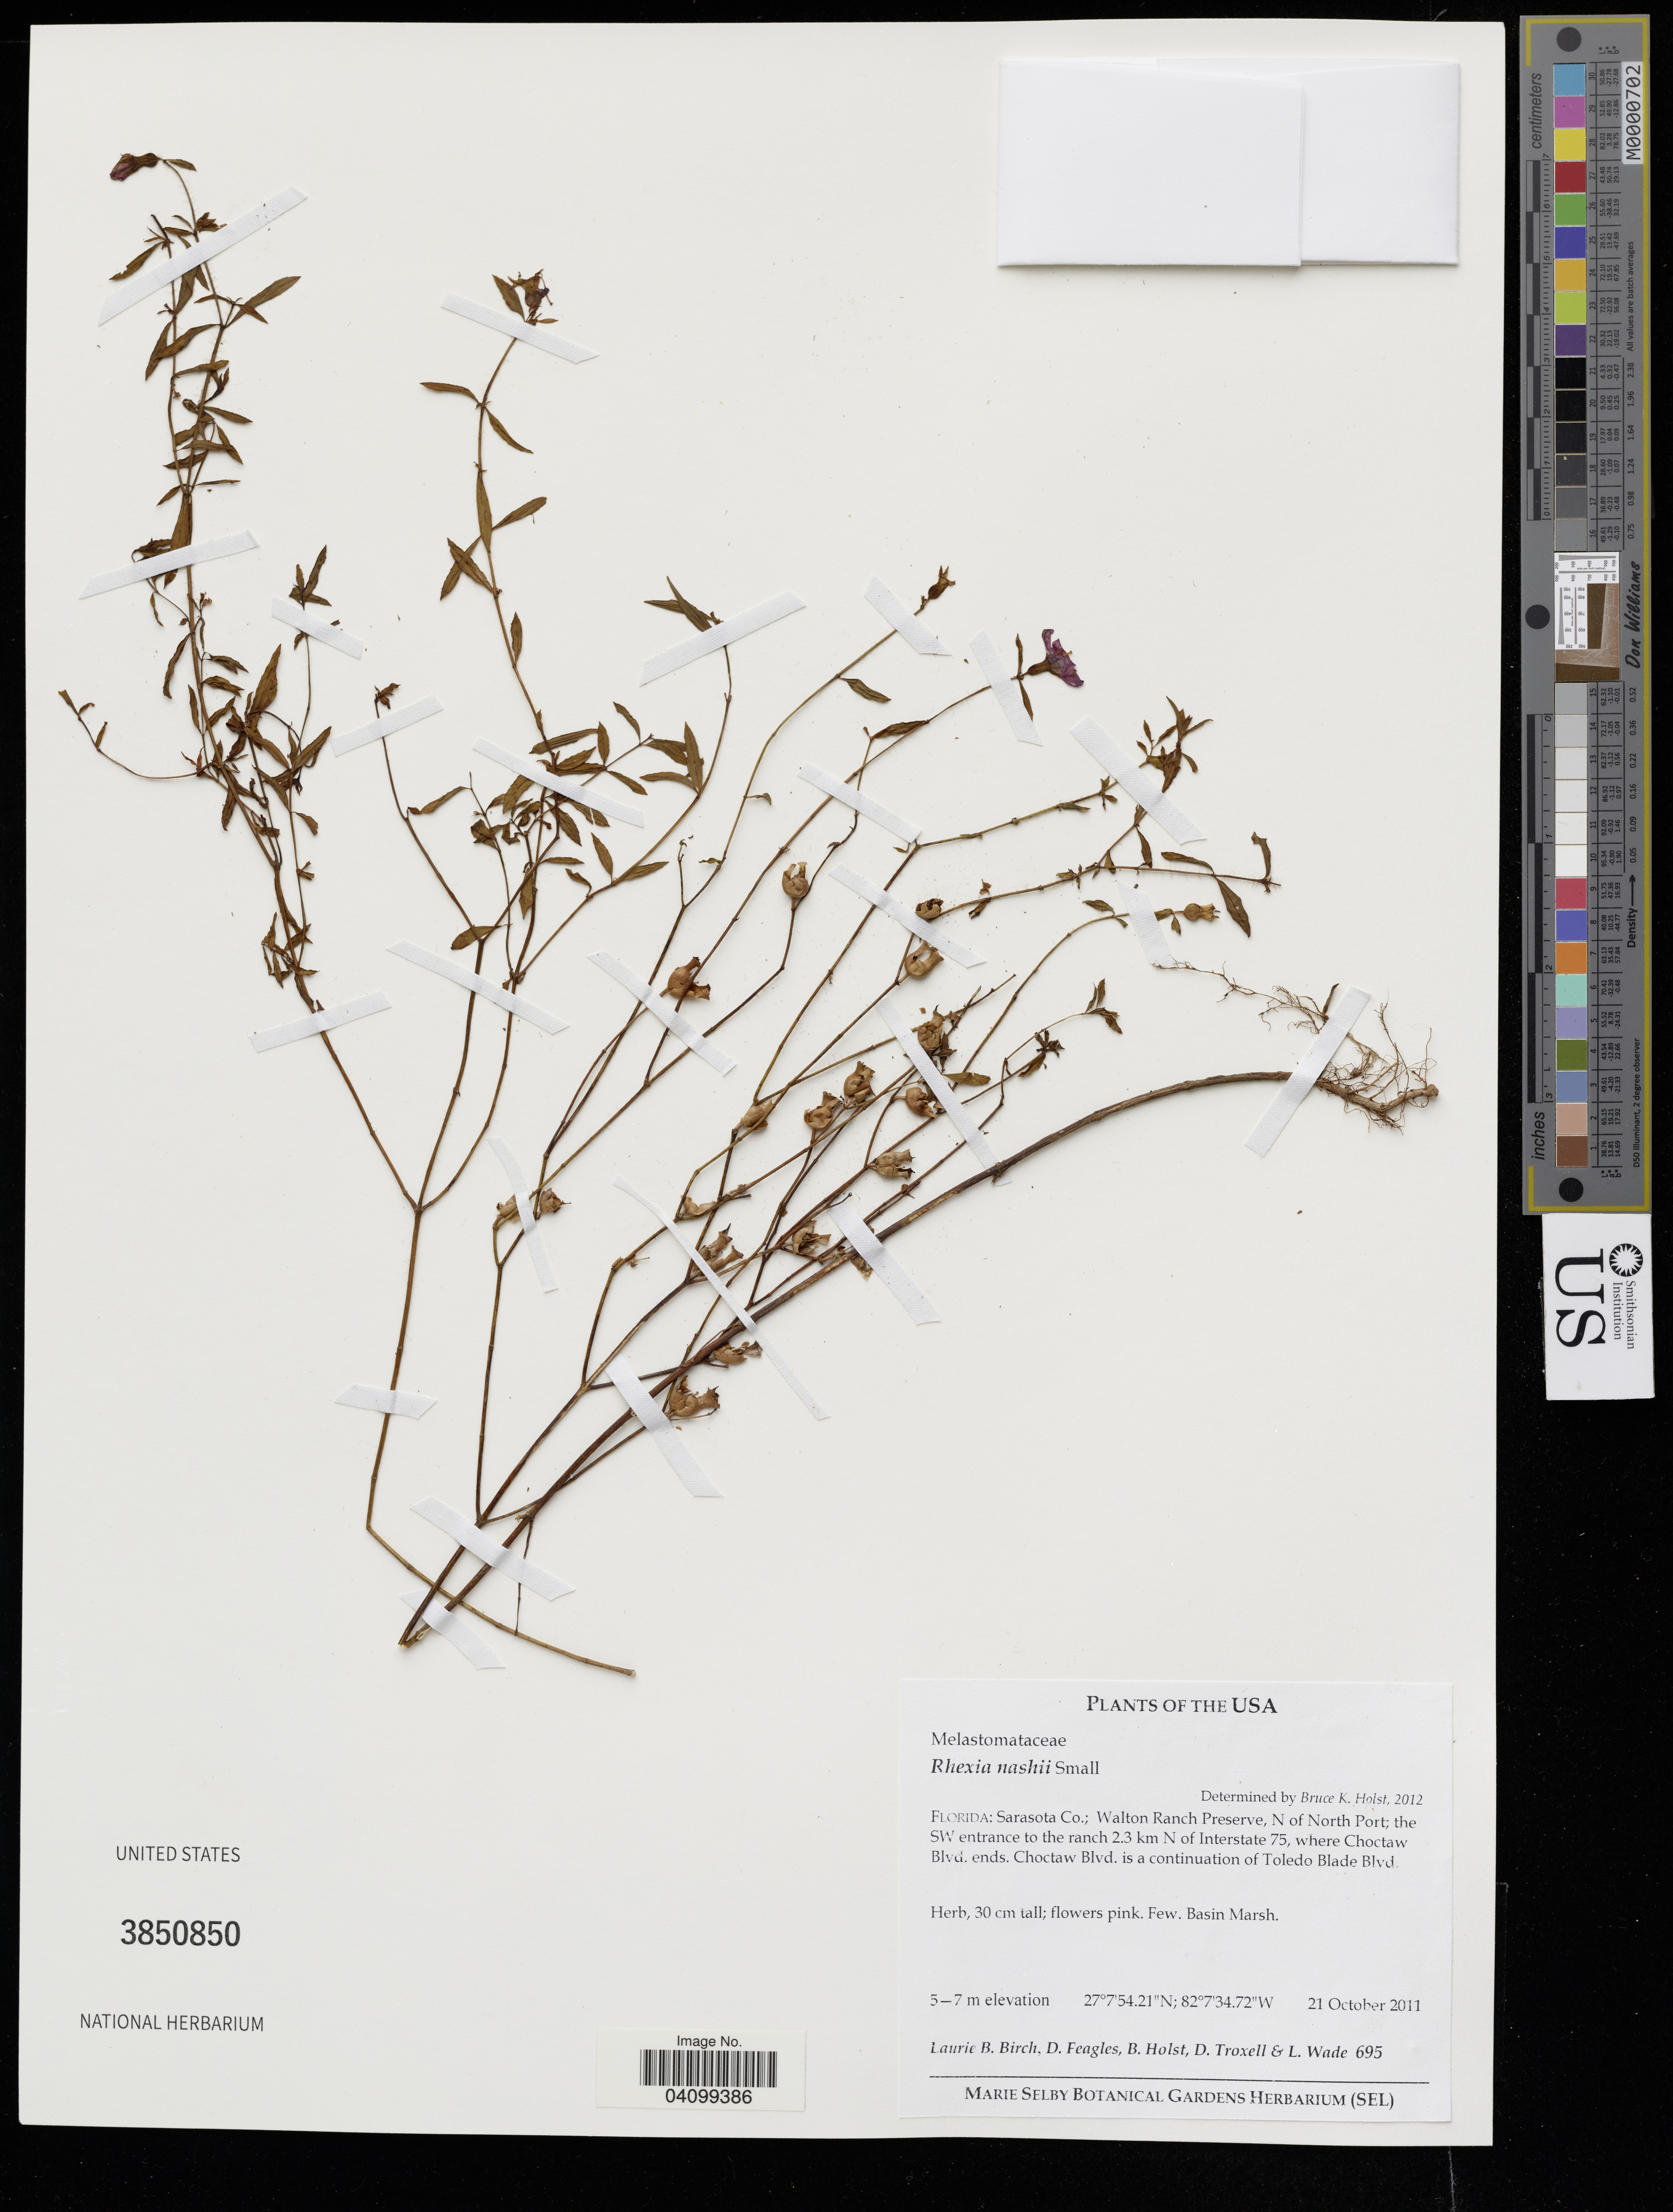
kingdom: Plantae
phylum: Tracheophyta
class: Magnoliopsida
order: Myrtales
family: Melastomataceae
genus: Rhexia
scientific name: Rhexia nashii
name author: Small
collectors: L. Birch, B. Holst & D. Troxell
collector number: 695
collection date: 2011-10-21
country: United States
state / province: Florida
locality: Sarasota Co.; Walton Ranch Preserve, N of North Port; the SW entrance to the ranch 2.3 km N of Interstate 75, where Choctaw Blvd. ends. Choctaw Blvd. is a continuation of Toledo Blade Blvd.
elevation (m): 5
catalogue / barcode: US 3850850